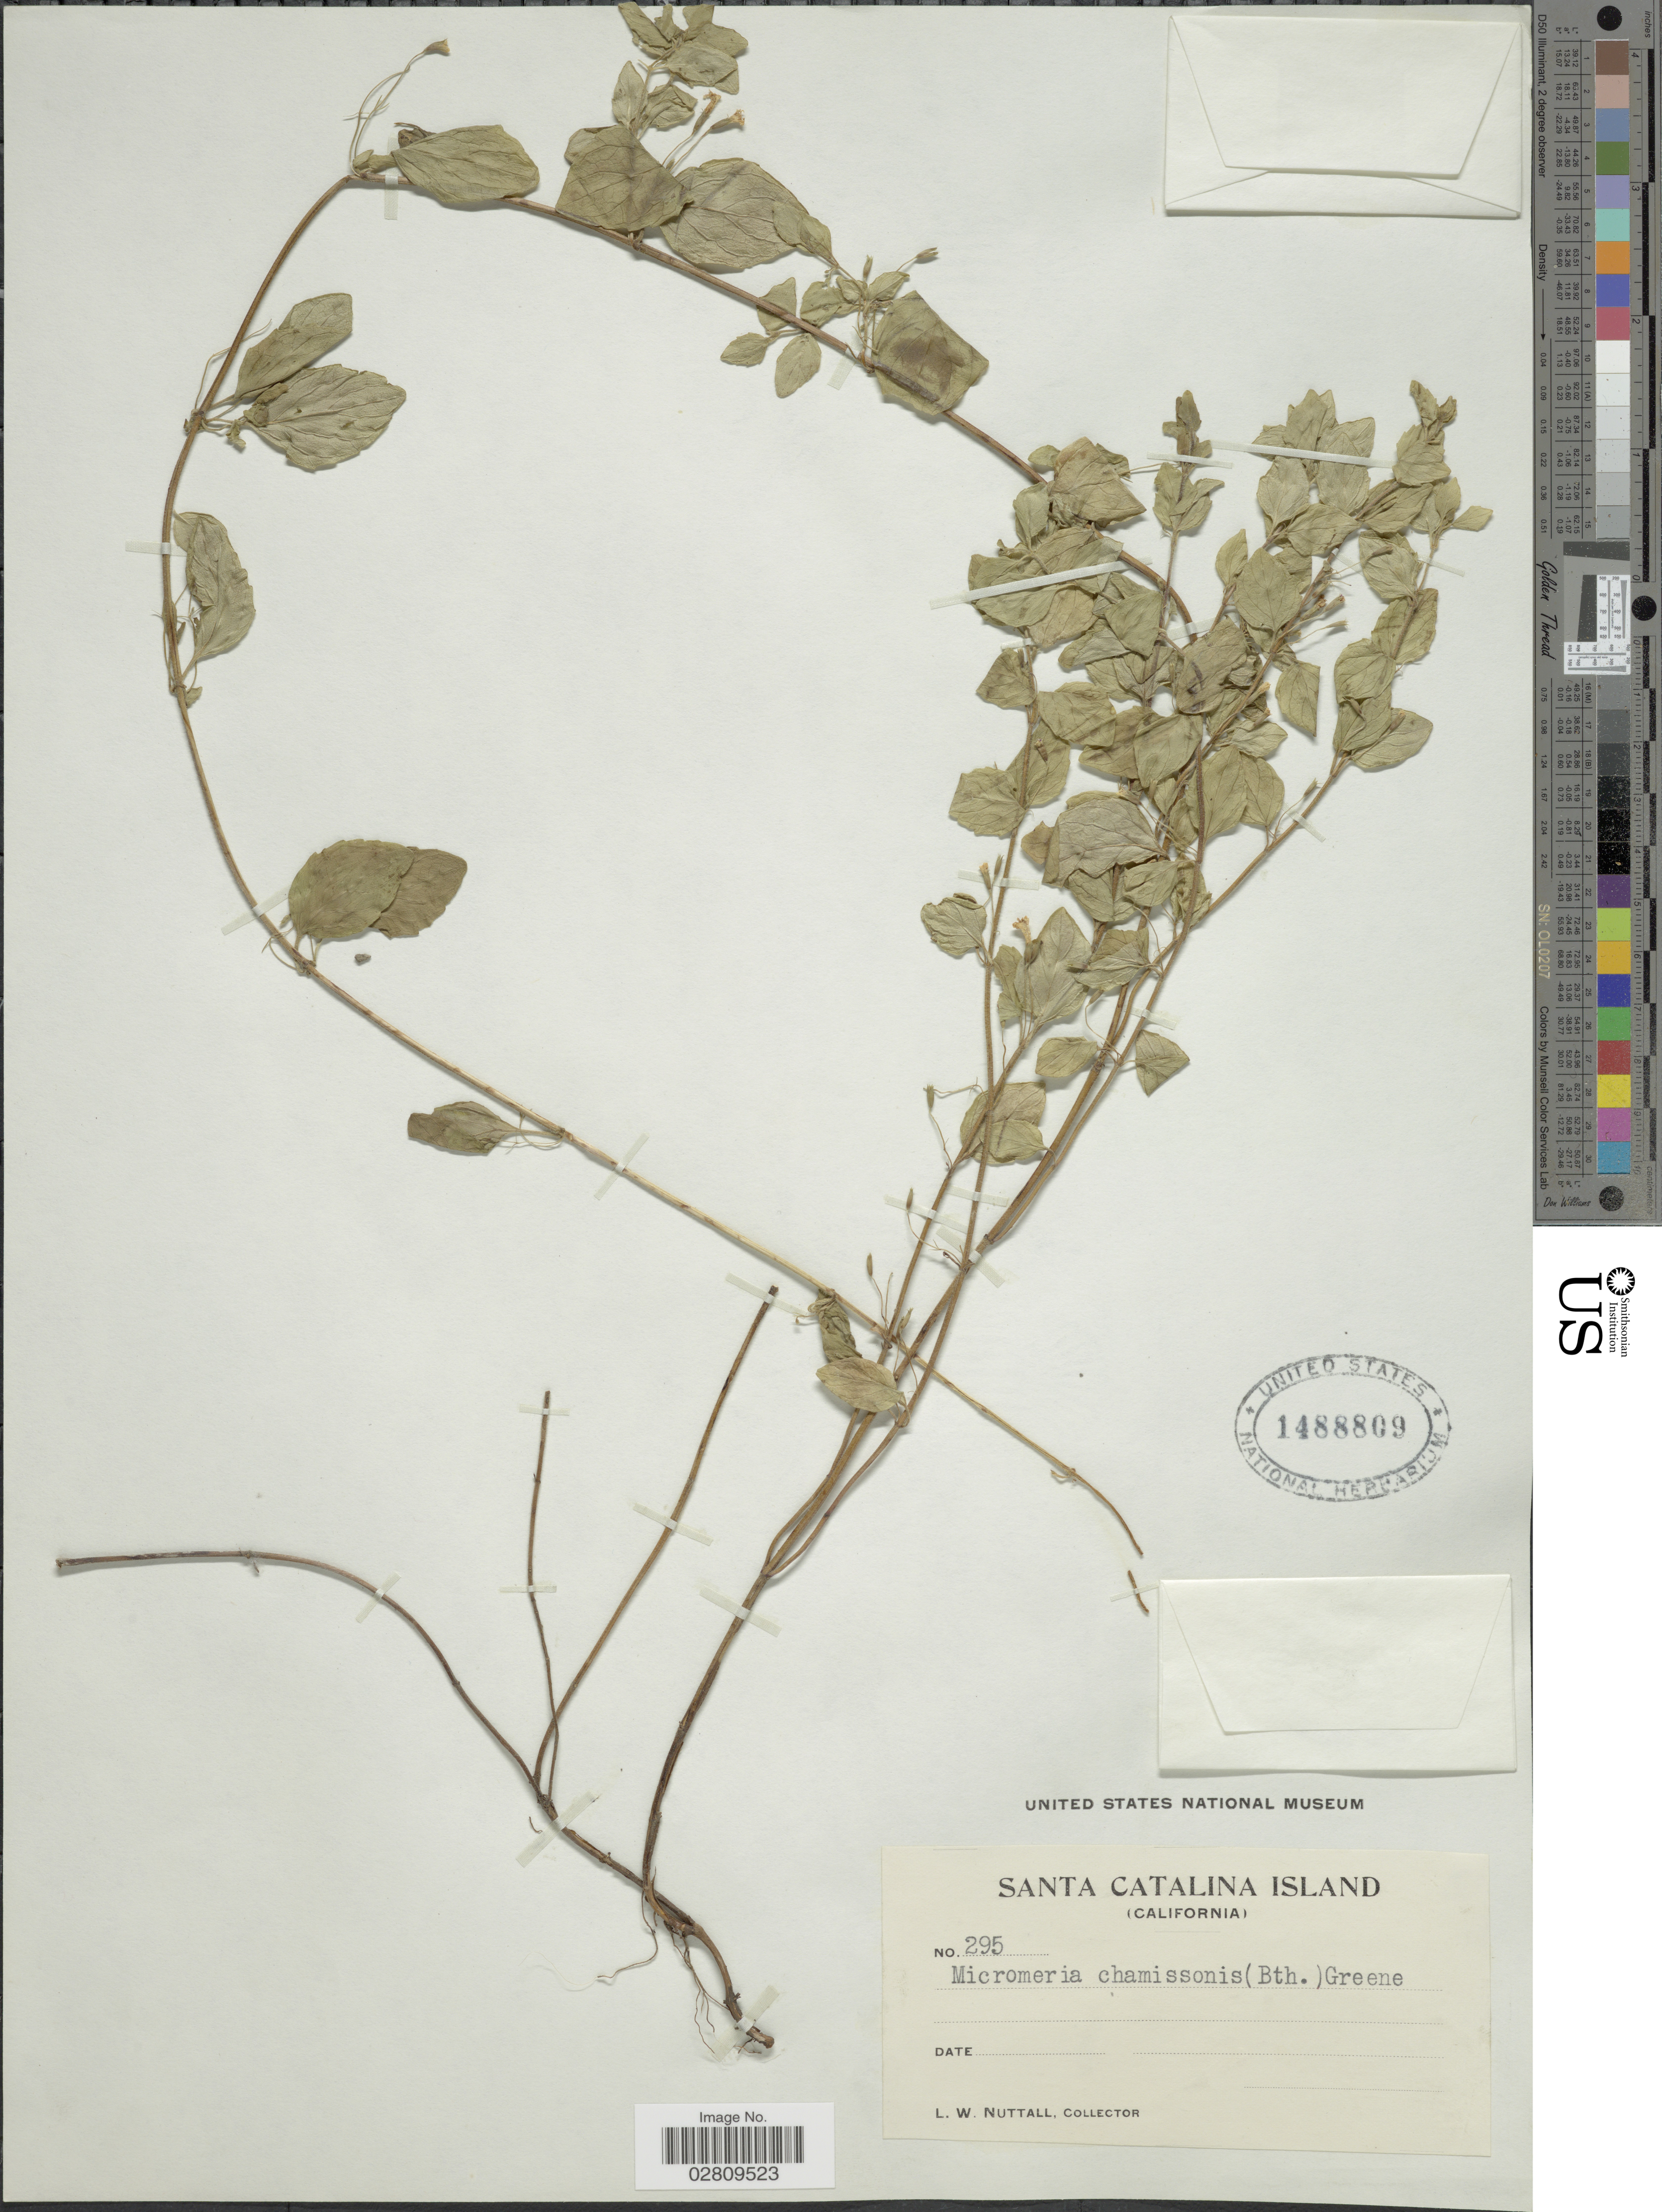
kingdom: Plantae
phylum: Tracheophyta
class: Magnoliopsida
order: Lamiales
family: Lamiaceae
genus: Micromeria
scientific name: Micromeria douglasii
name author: Benth.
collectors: L. W. Nuttall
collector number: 295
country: United States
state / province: California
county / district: Los Angeles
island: Santa Catalina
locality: Santa Catalina Island.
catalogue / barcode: US 1488809